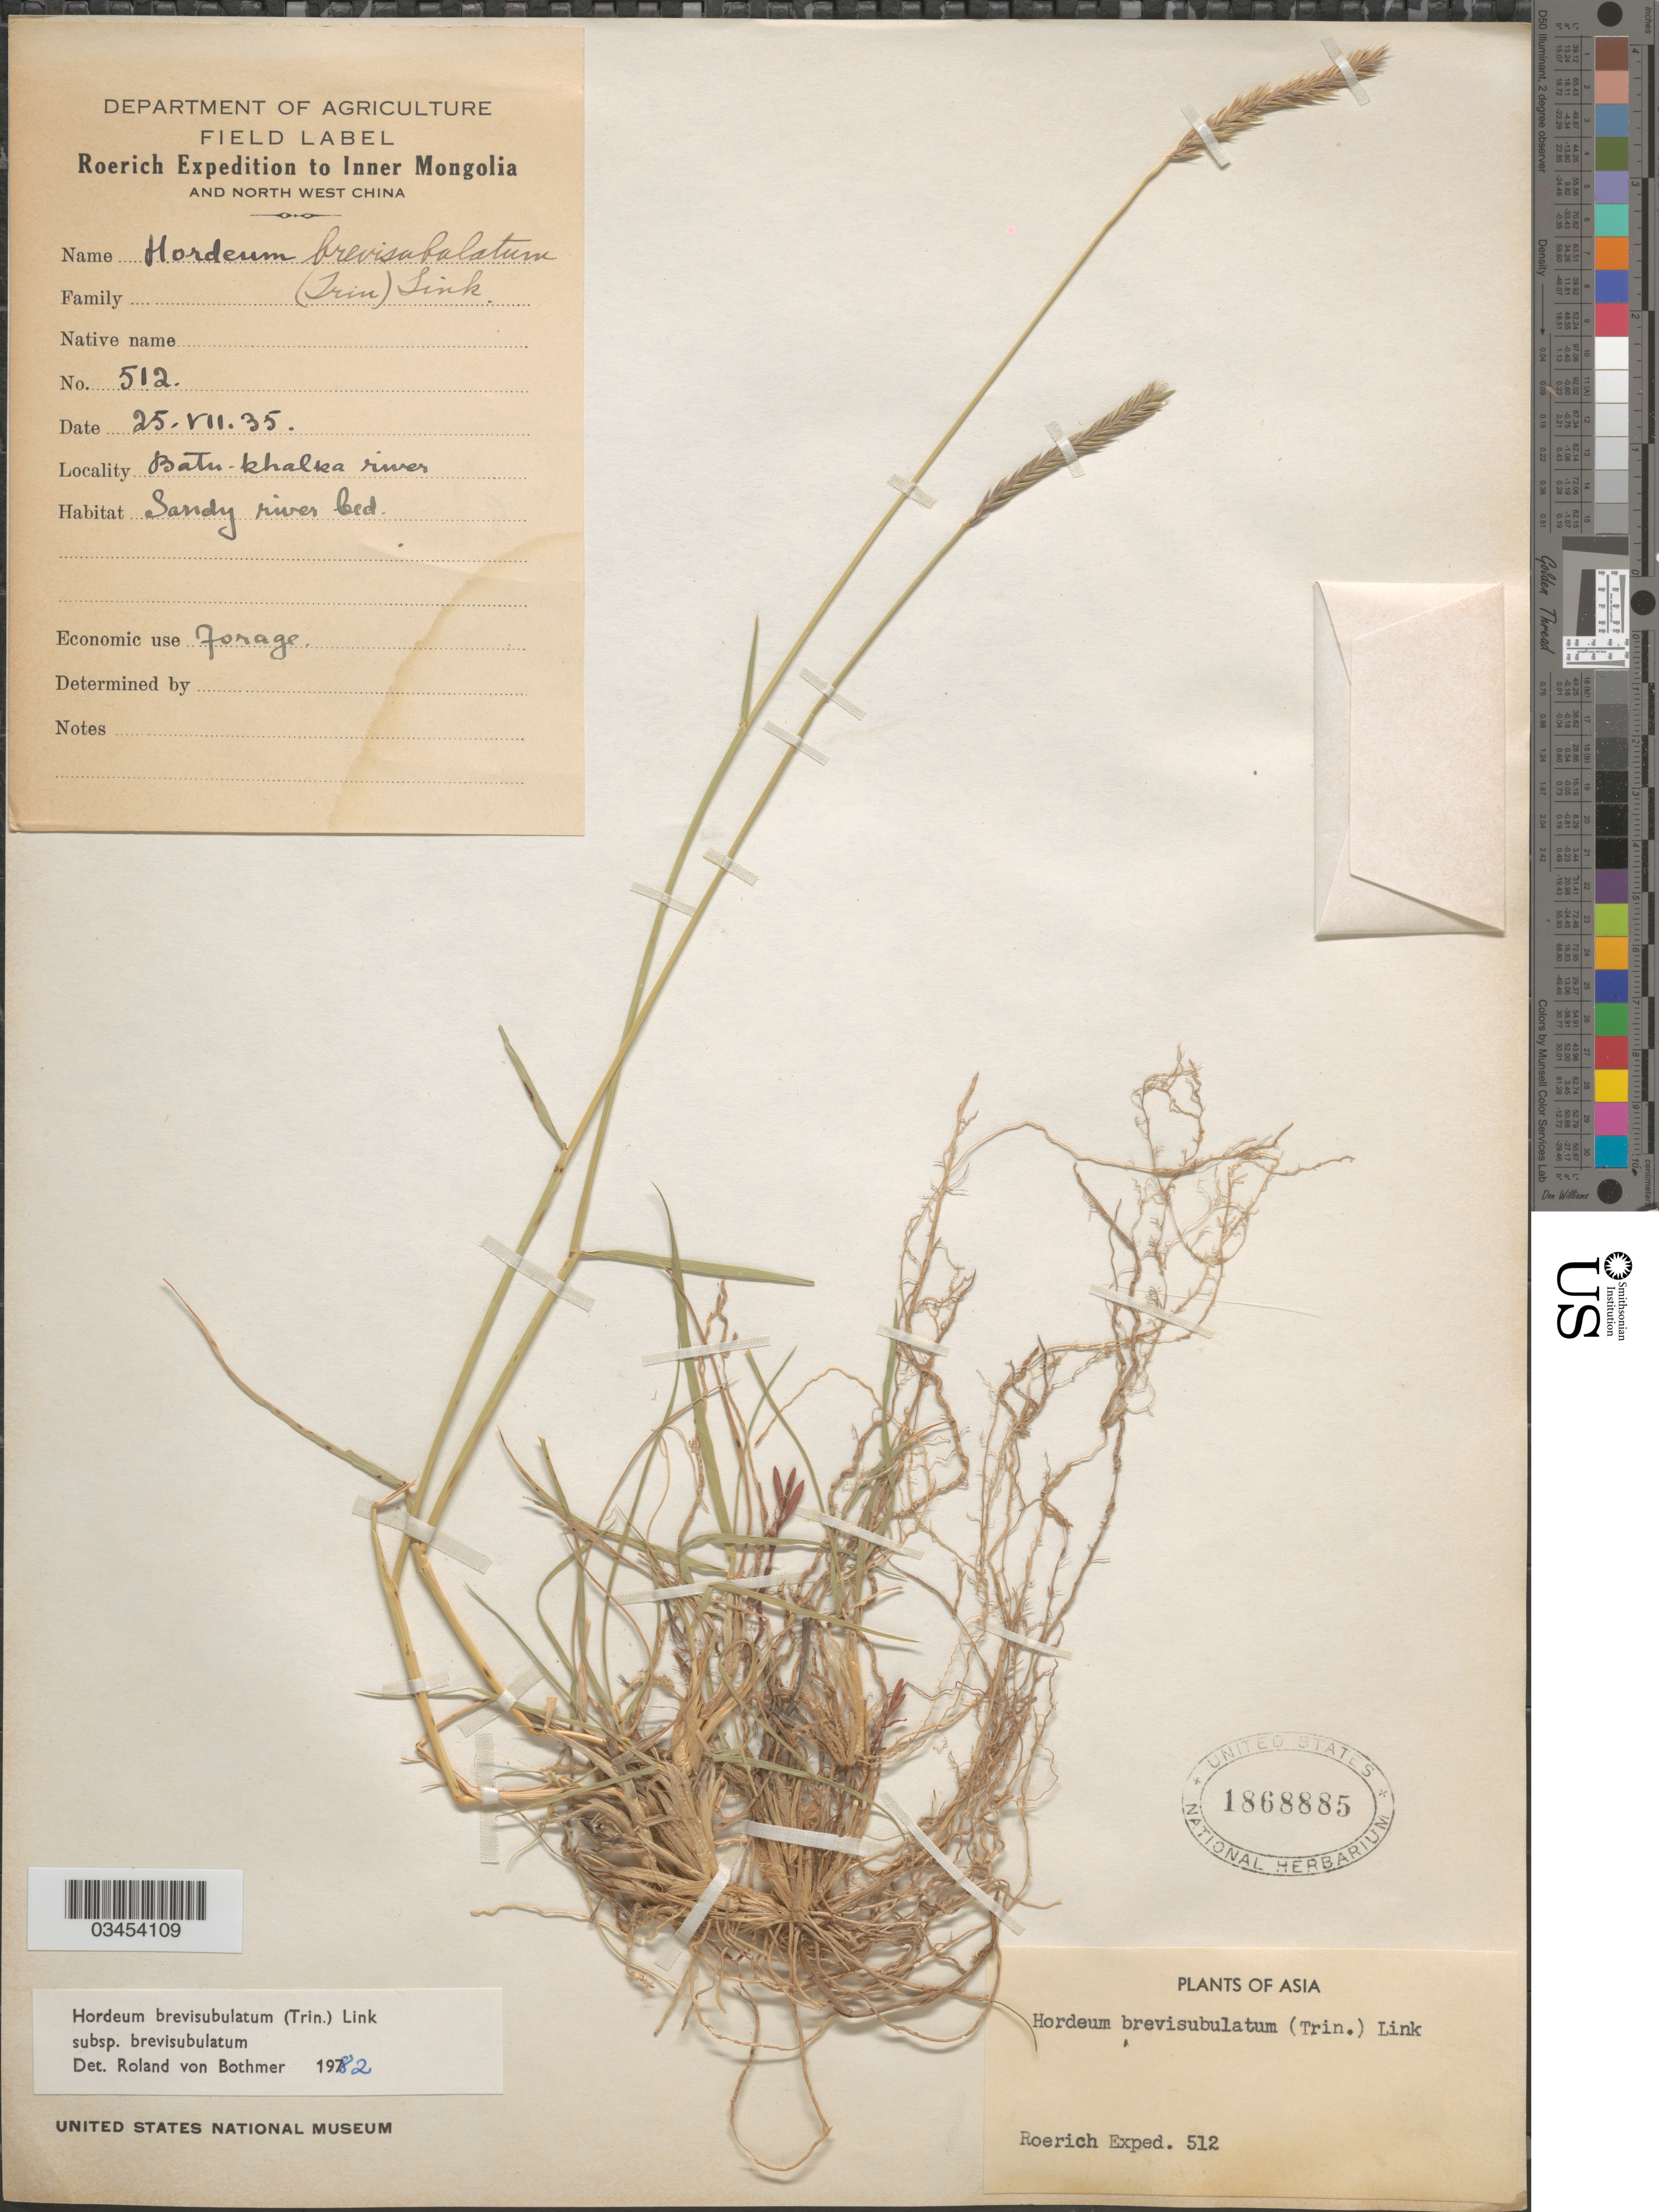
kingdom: Plantae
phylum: Tracheophyta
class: Liliopsida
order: Poales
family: Poaceae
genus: Hordeum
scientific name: Hordeum brevisubulatum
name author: (Trin.) Link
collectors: Roerich Expedition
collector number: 512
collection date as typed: Transcribed d/m/y: 25/7/35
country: China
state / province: Nei Monggol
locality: Inner Mongolia and North West China. Batu-khalka river.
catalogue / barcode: US 1868885